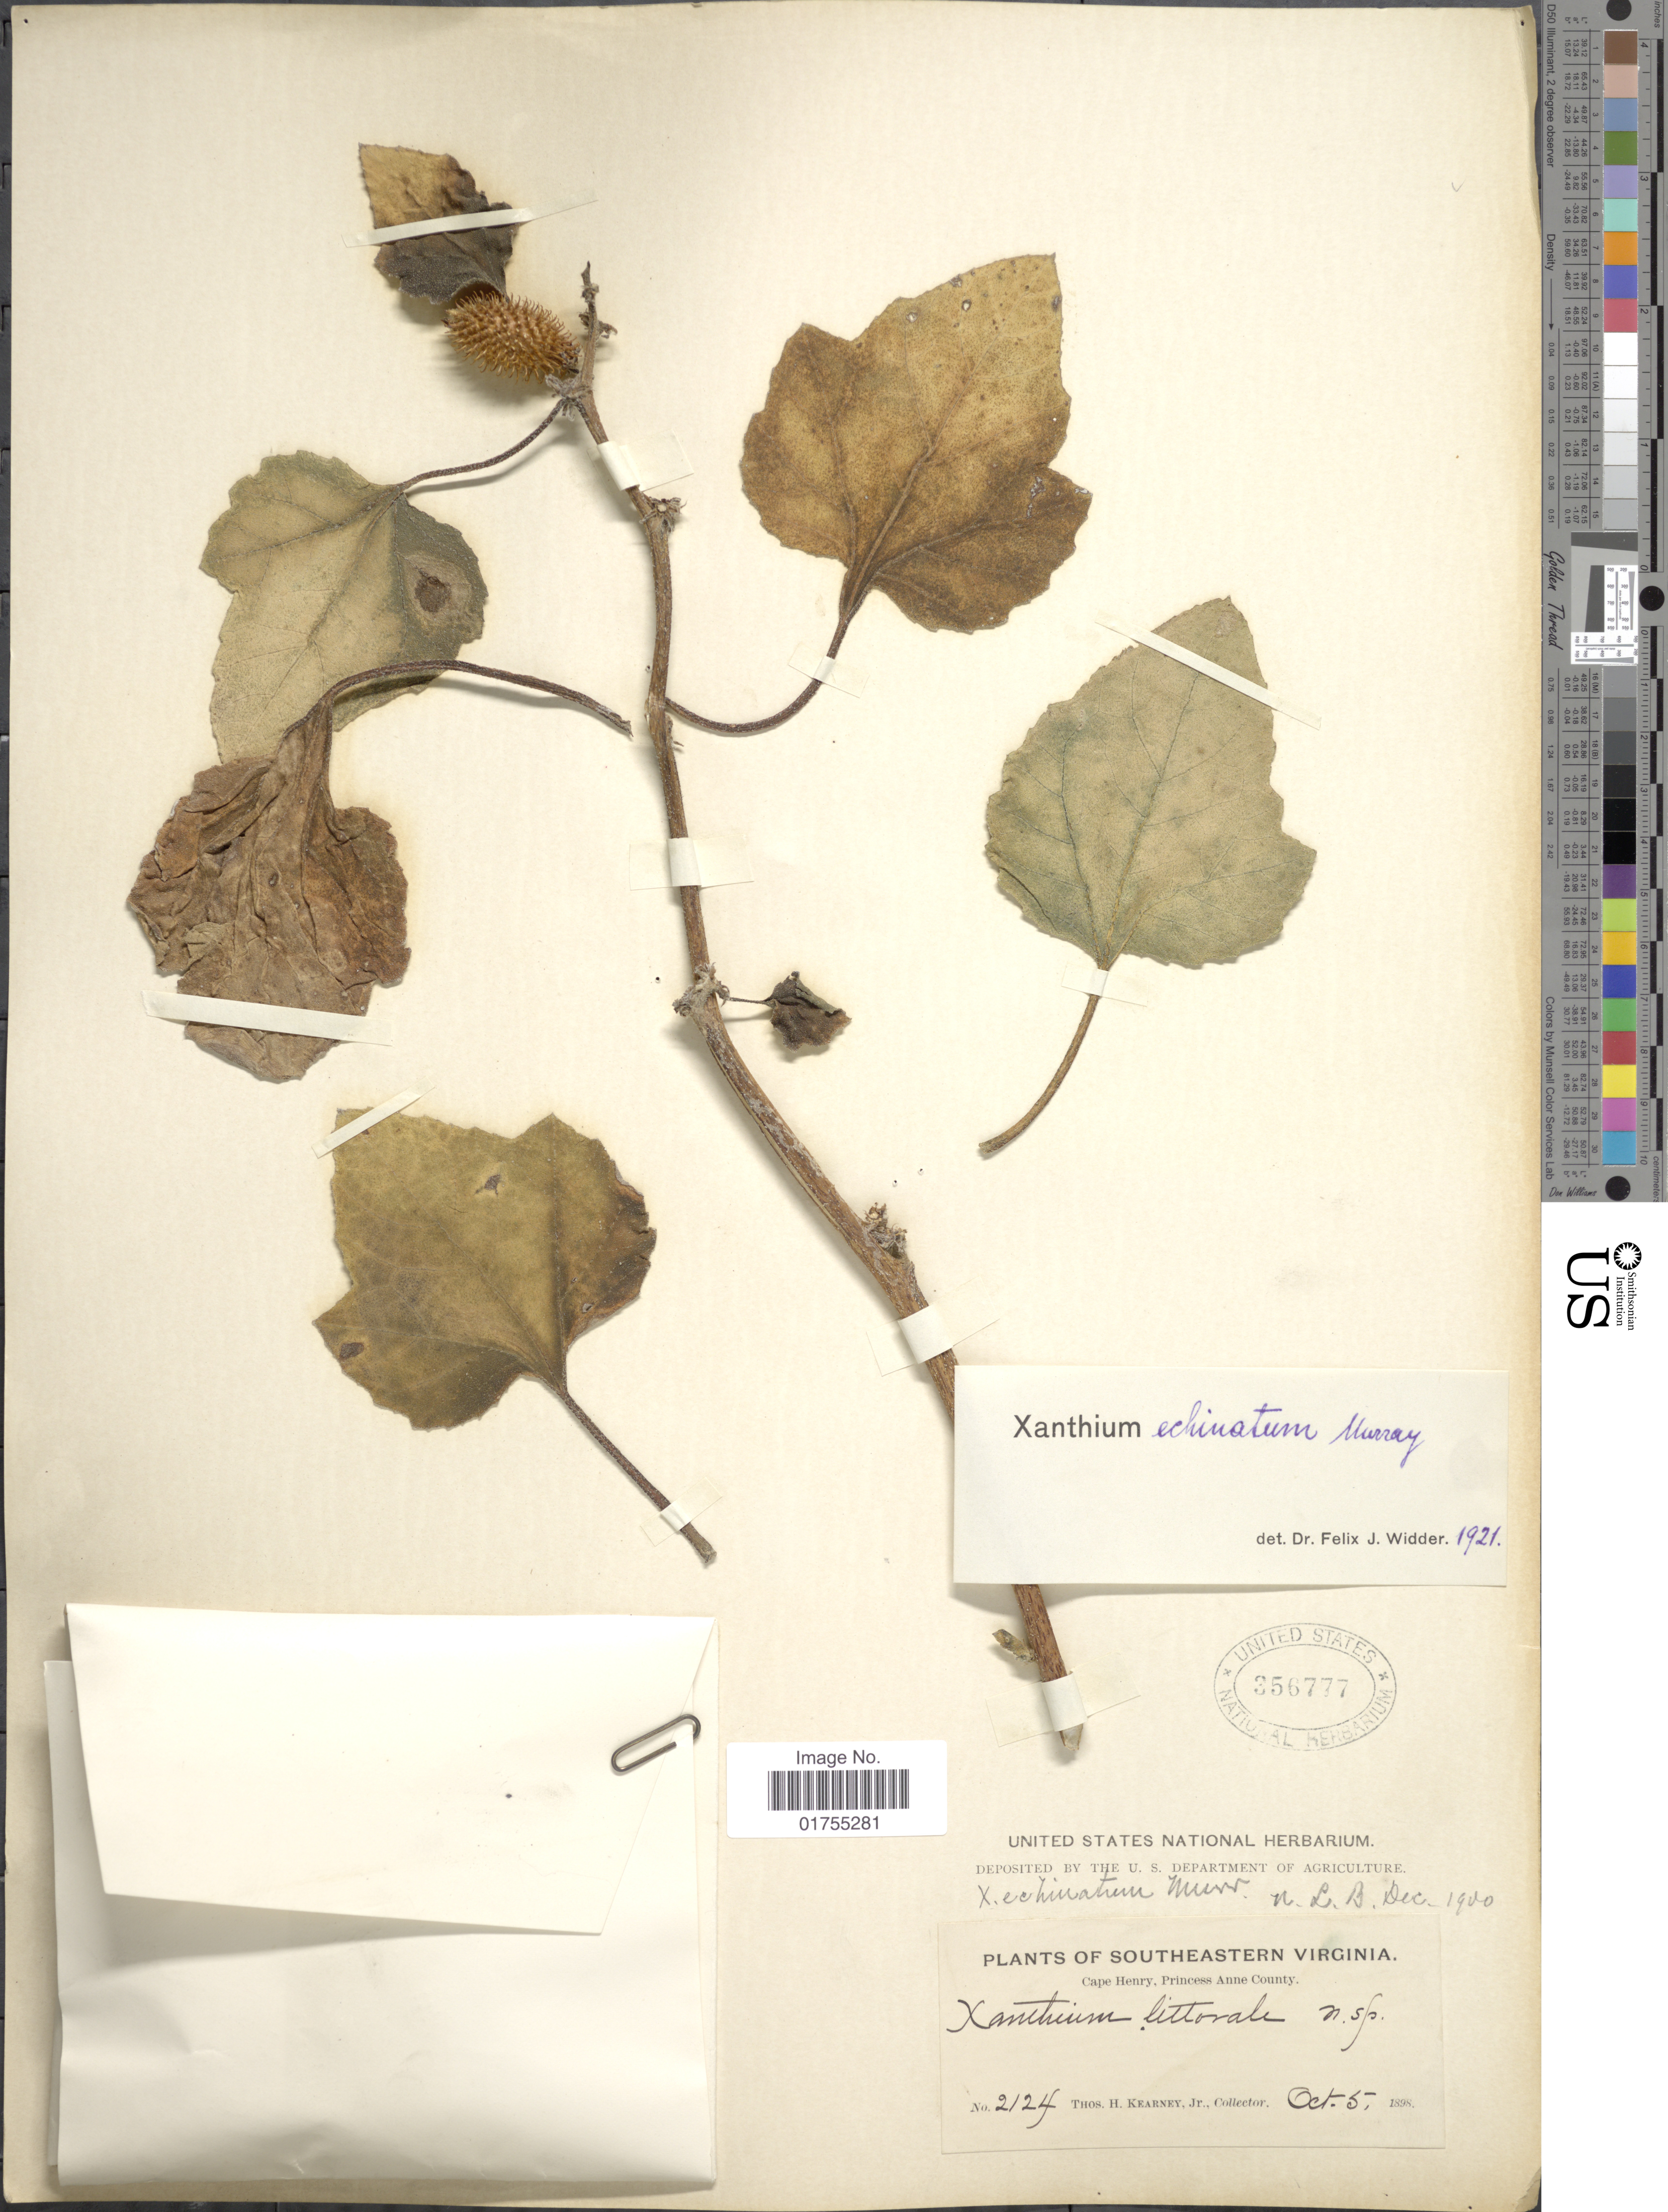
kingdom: Plantae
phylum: Tracheophyta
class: Magnoliopsida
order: Asterales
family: Asteraceae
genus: Xanthium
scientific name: Xanthium strumarium var. canadense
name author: (Mill.) Torr. & A. Gray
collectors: T. H. Kearney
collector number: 2124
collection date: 1898-10-05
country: United States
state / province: Virginia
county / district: City of Virginia Beach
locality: Southeastern Virginia, Cape Henry, Princess Anne County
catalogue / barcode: US 356777